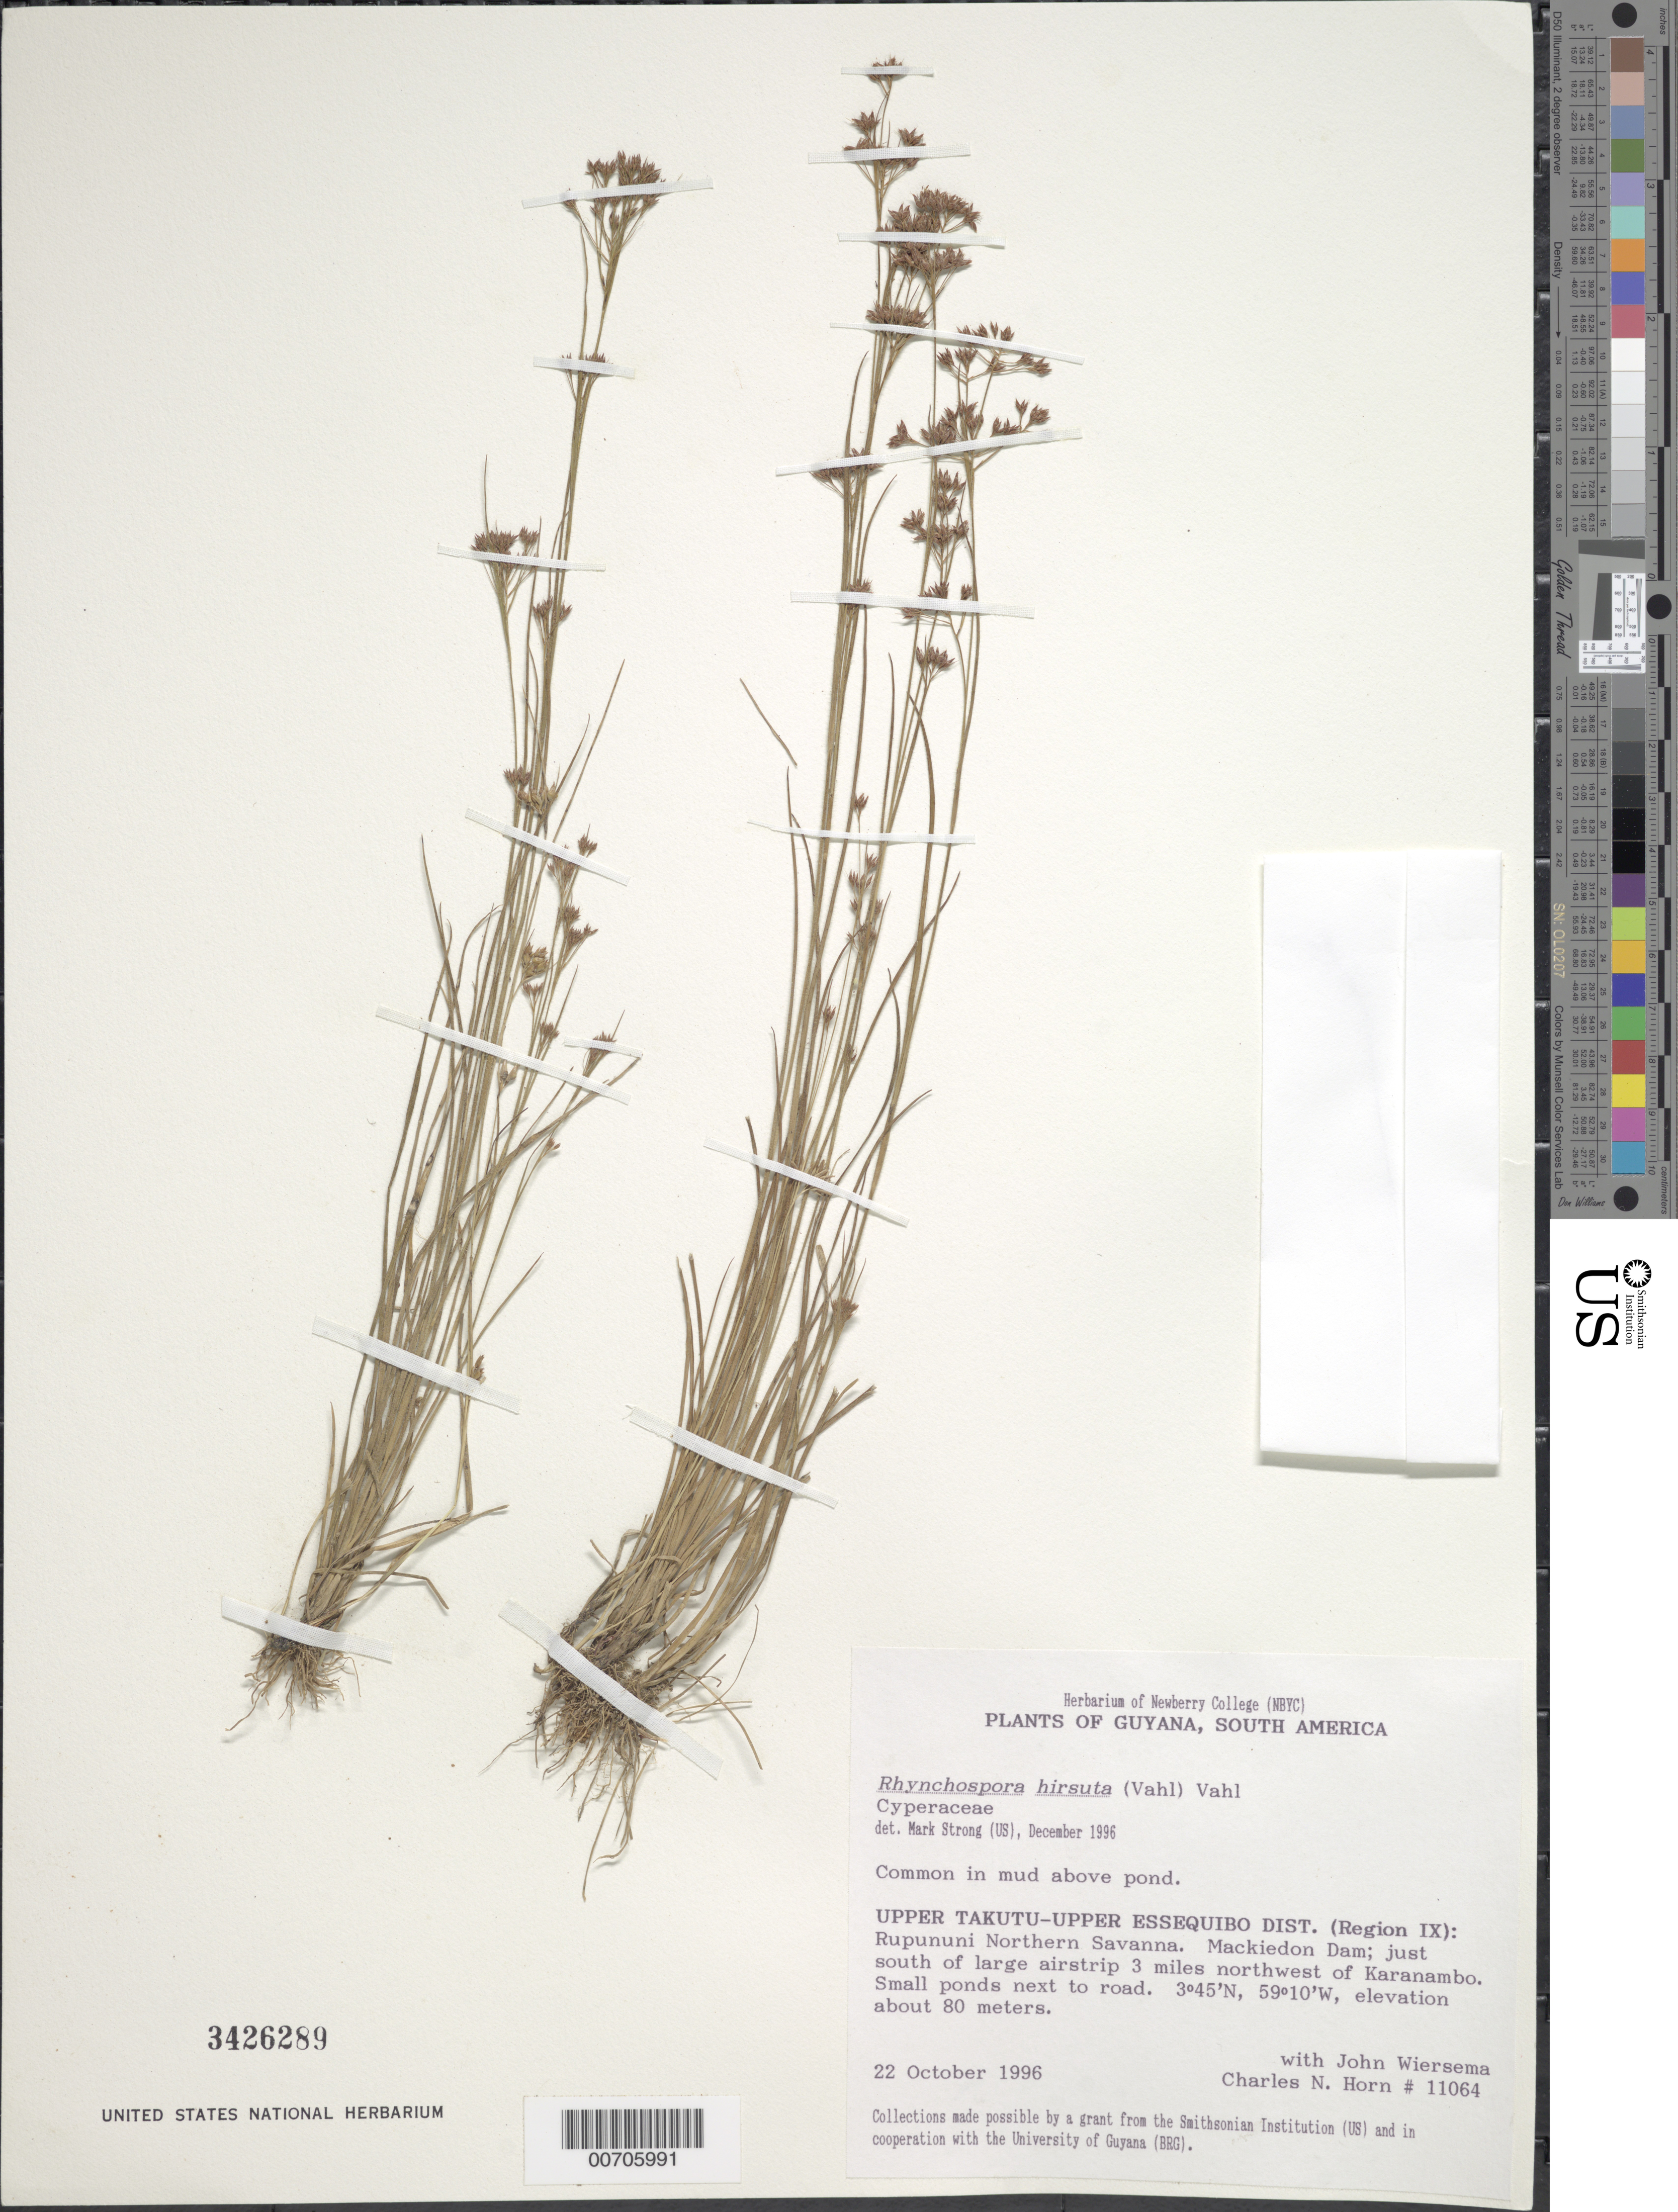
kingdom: Plantae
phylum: Tracheophyta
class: Liliopsida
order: Poales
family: Cyperaceae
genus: Rhynchospora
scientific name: Rhynchospora hirsuta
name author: (Vahl) Vahl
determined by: Strong, M. T., (US), Smithsonian Institution - National Museum of Natural History (UNITED STATES)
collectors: C. N. Horn & J. H. Wiersema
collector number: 11064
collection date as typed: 22-Oct-96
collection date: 1996-10-22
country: Guyana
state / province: U. Takutu-U. Essequibo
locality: Rupununi Northern Savanna, Mackiedon Dam, just South of large airstrip, 3 mi. NW of Karanambo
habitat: Small pond next to road, mud above pond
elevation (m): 80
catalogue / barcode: US 3426289